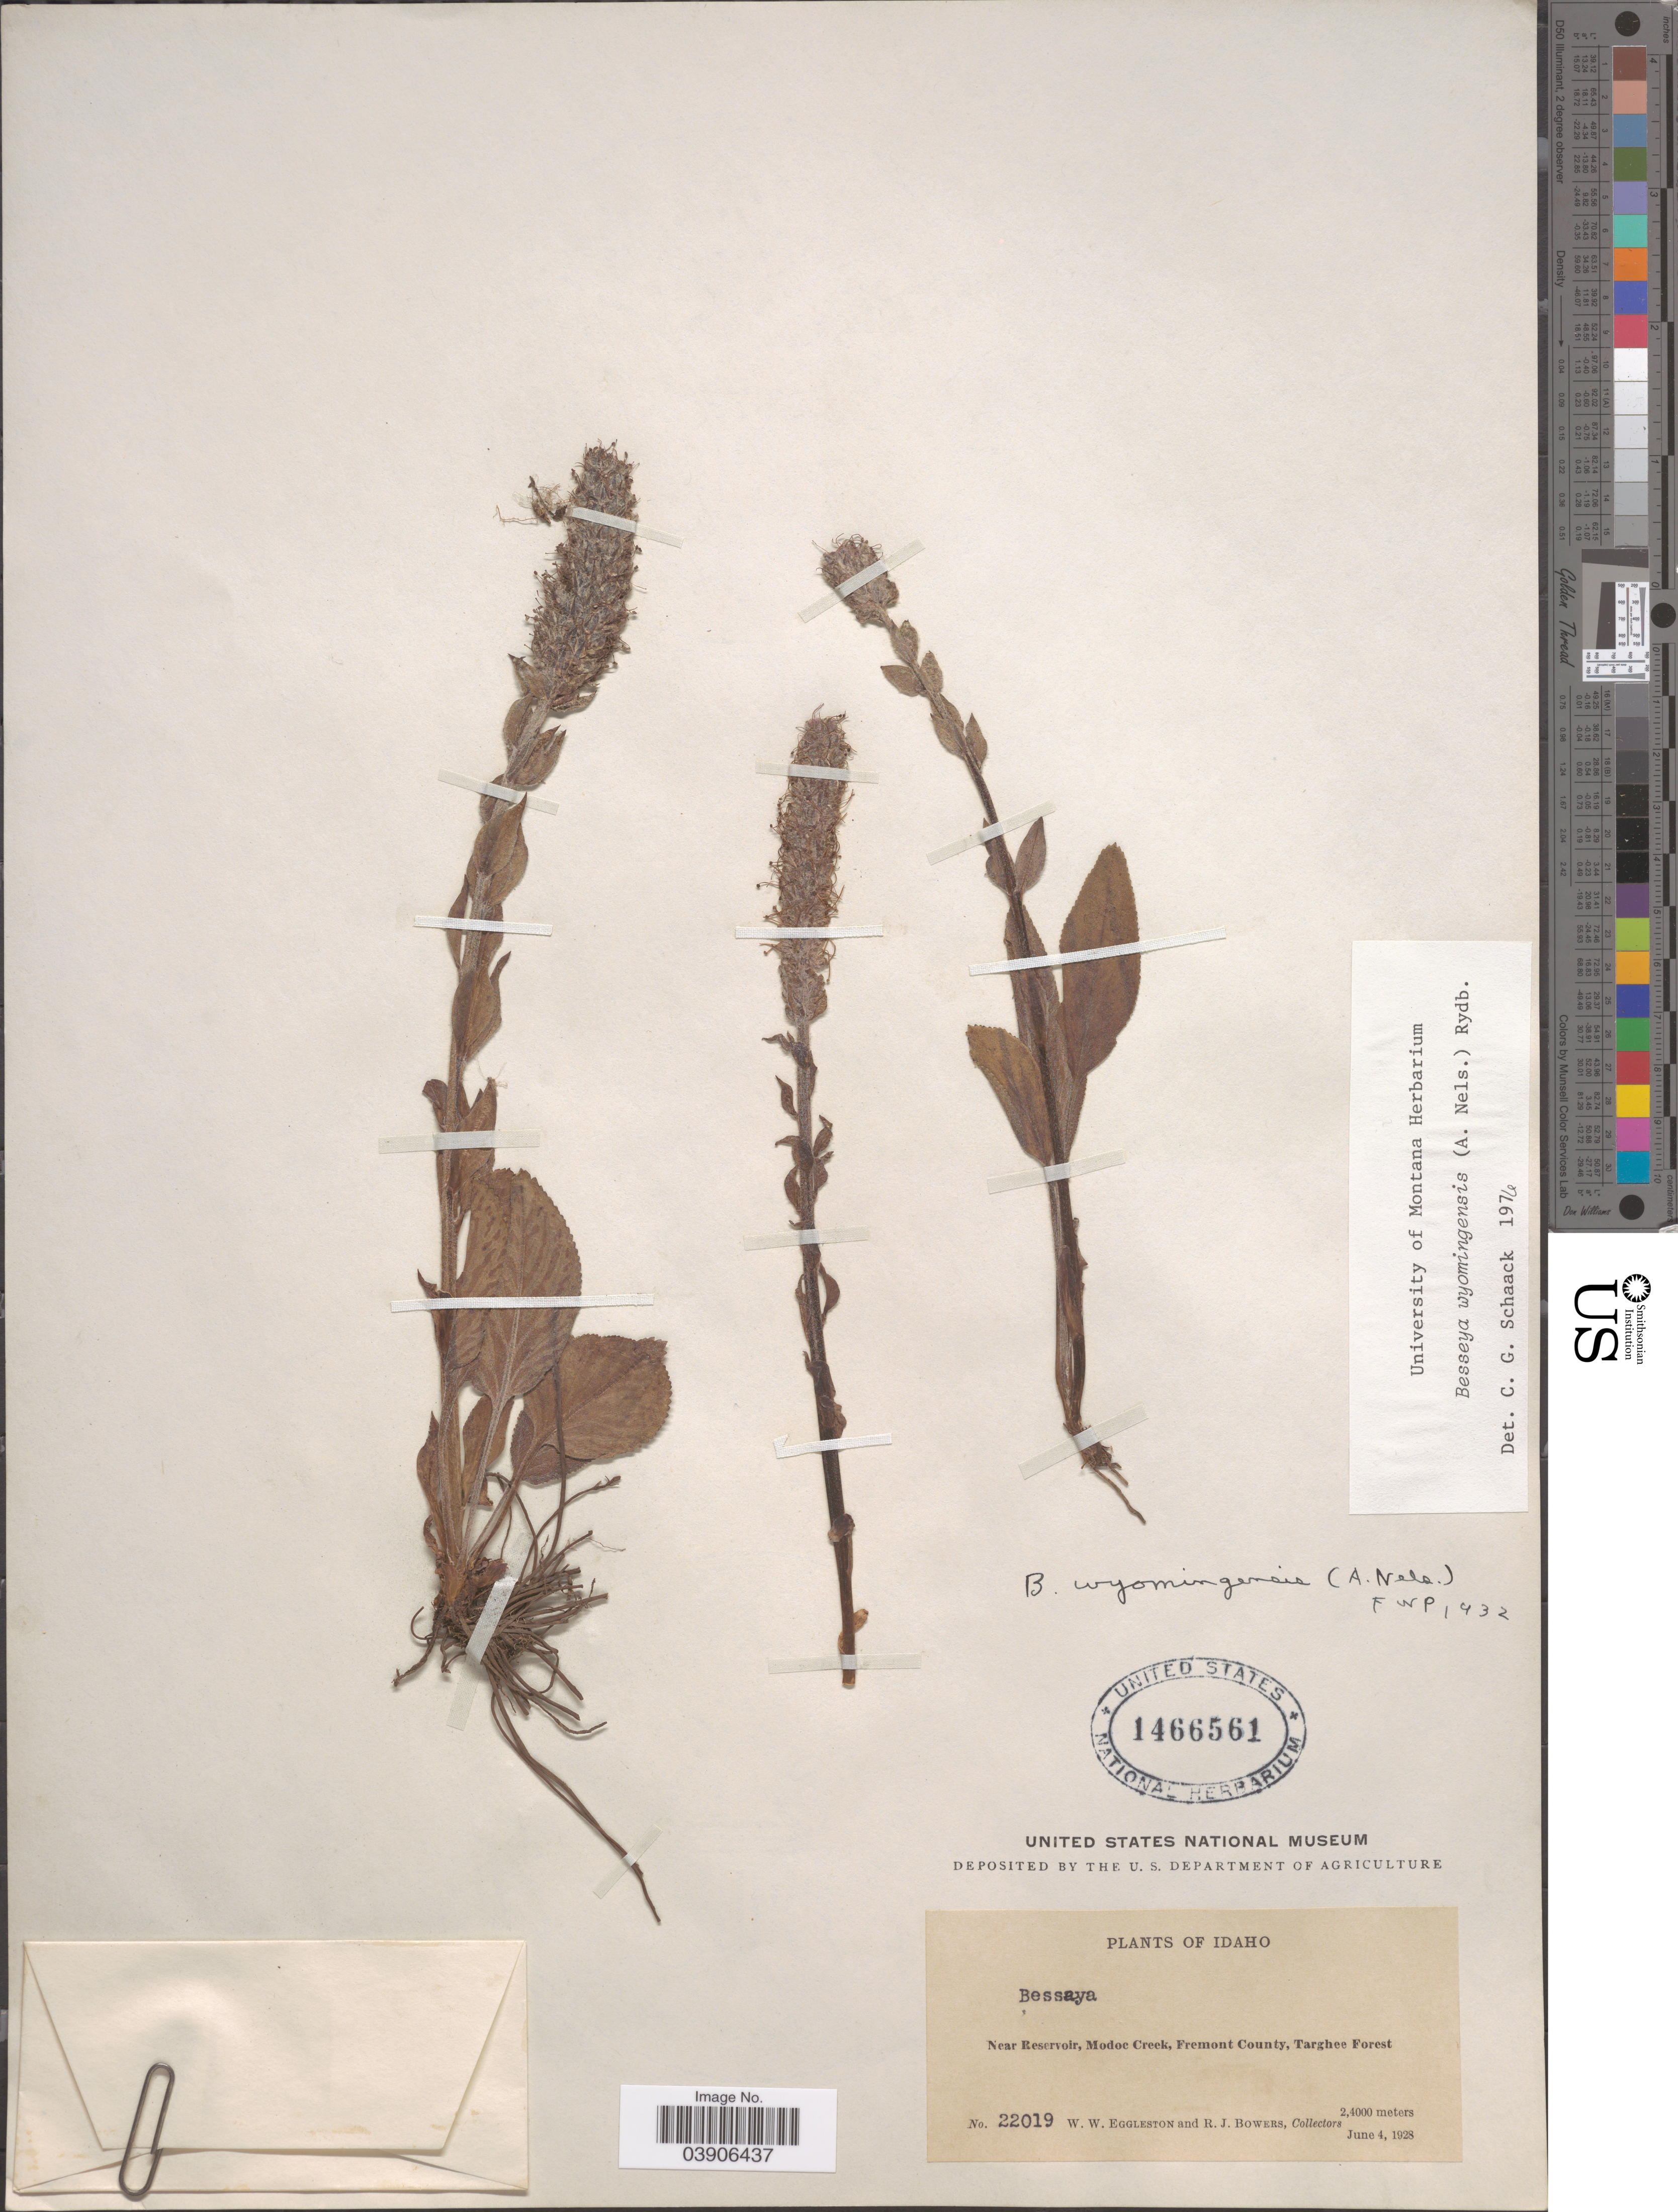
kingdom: Plantae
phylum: Tracheophyta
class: Magnoliopsida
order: Lamiales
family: Plantaginaceae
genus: Synthyris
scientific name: Synthyris wyomingensis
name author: A. Heller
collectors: W. W. Eggleston & R. Bowers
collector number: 22019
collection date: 1928-06-04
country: United States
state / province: Idaho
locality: Near Reservoir, Modoc Creek, Fremont County, Targhee Forest.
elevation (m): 2400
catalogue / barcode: US 1466561